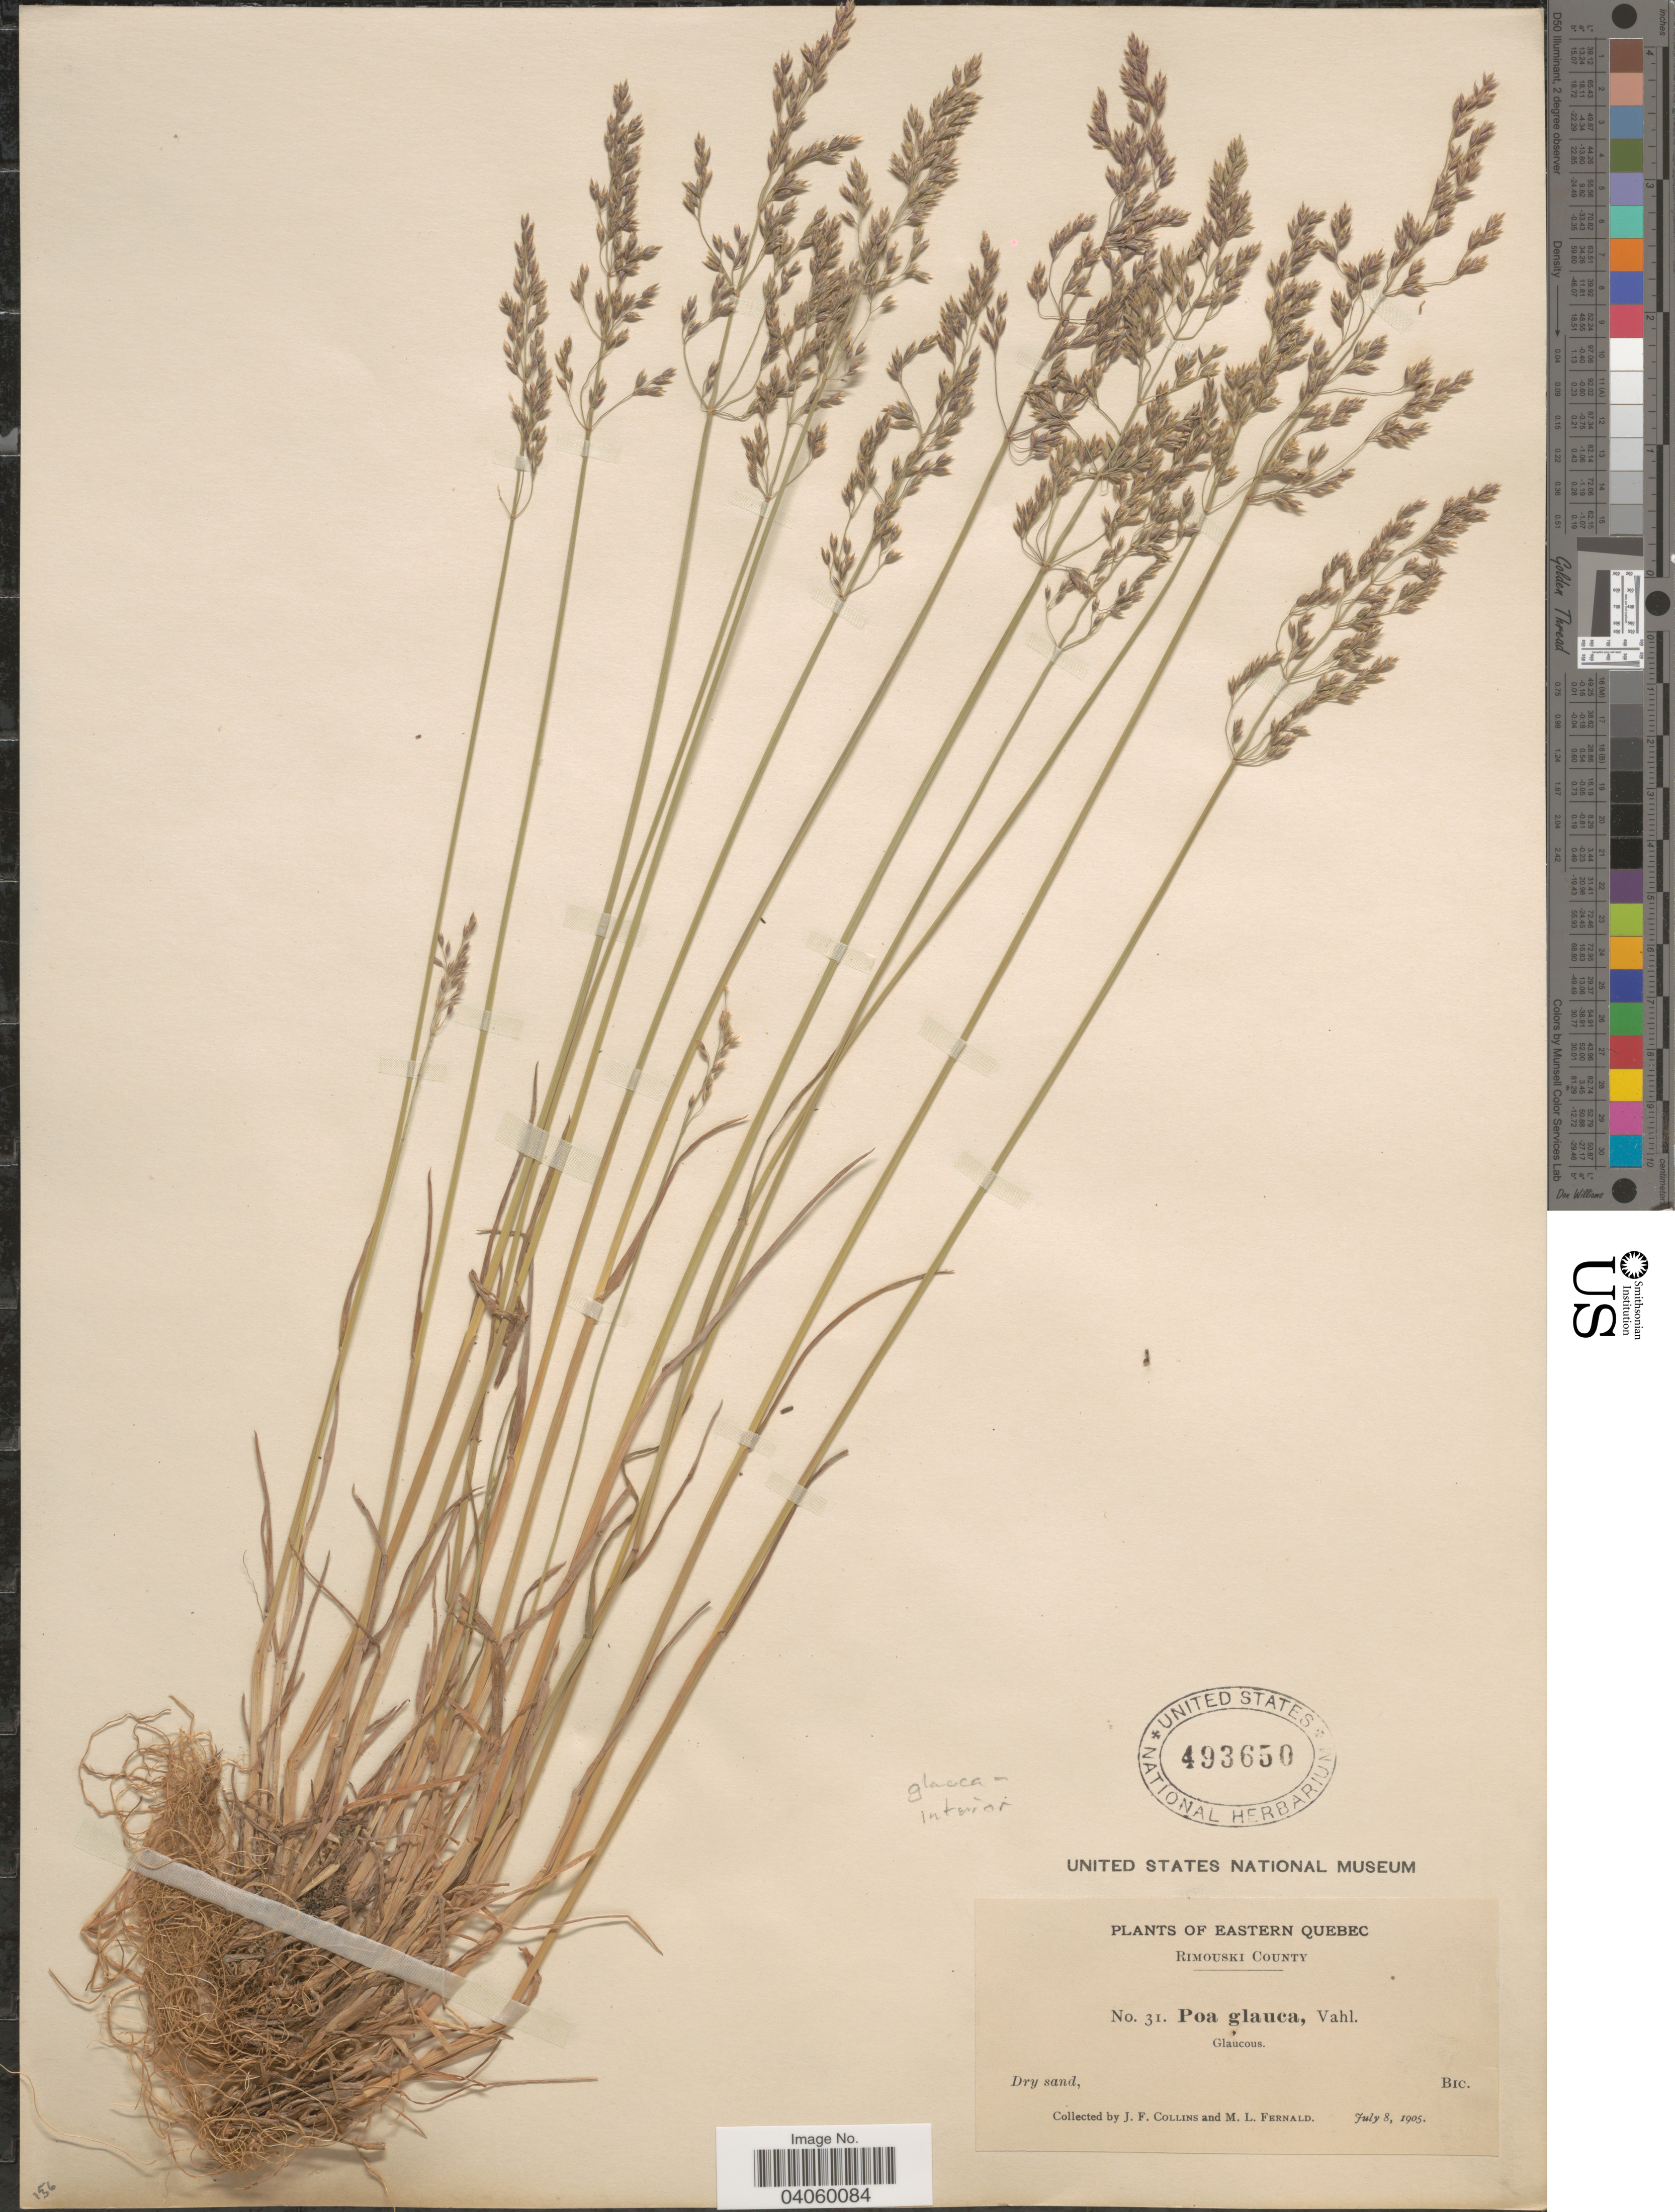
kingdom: Plantae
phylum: Tracheophyta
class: Liliopsida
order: Poales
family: Poaceae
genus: Poa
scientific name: Poa interior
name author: Rydb.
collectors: J. Collins & M. L. Fernald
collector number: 31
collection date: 1905-07-08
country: Canada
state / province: Quebec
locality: Eastern Quebec. Rimouski County.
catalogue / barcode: US 493650